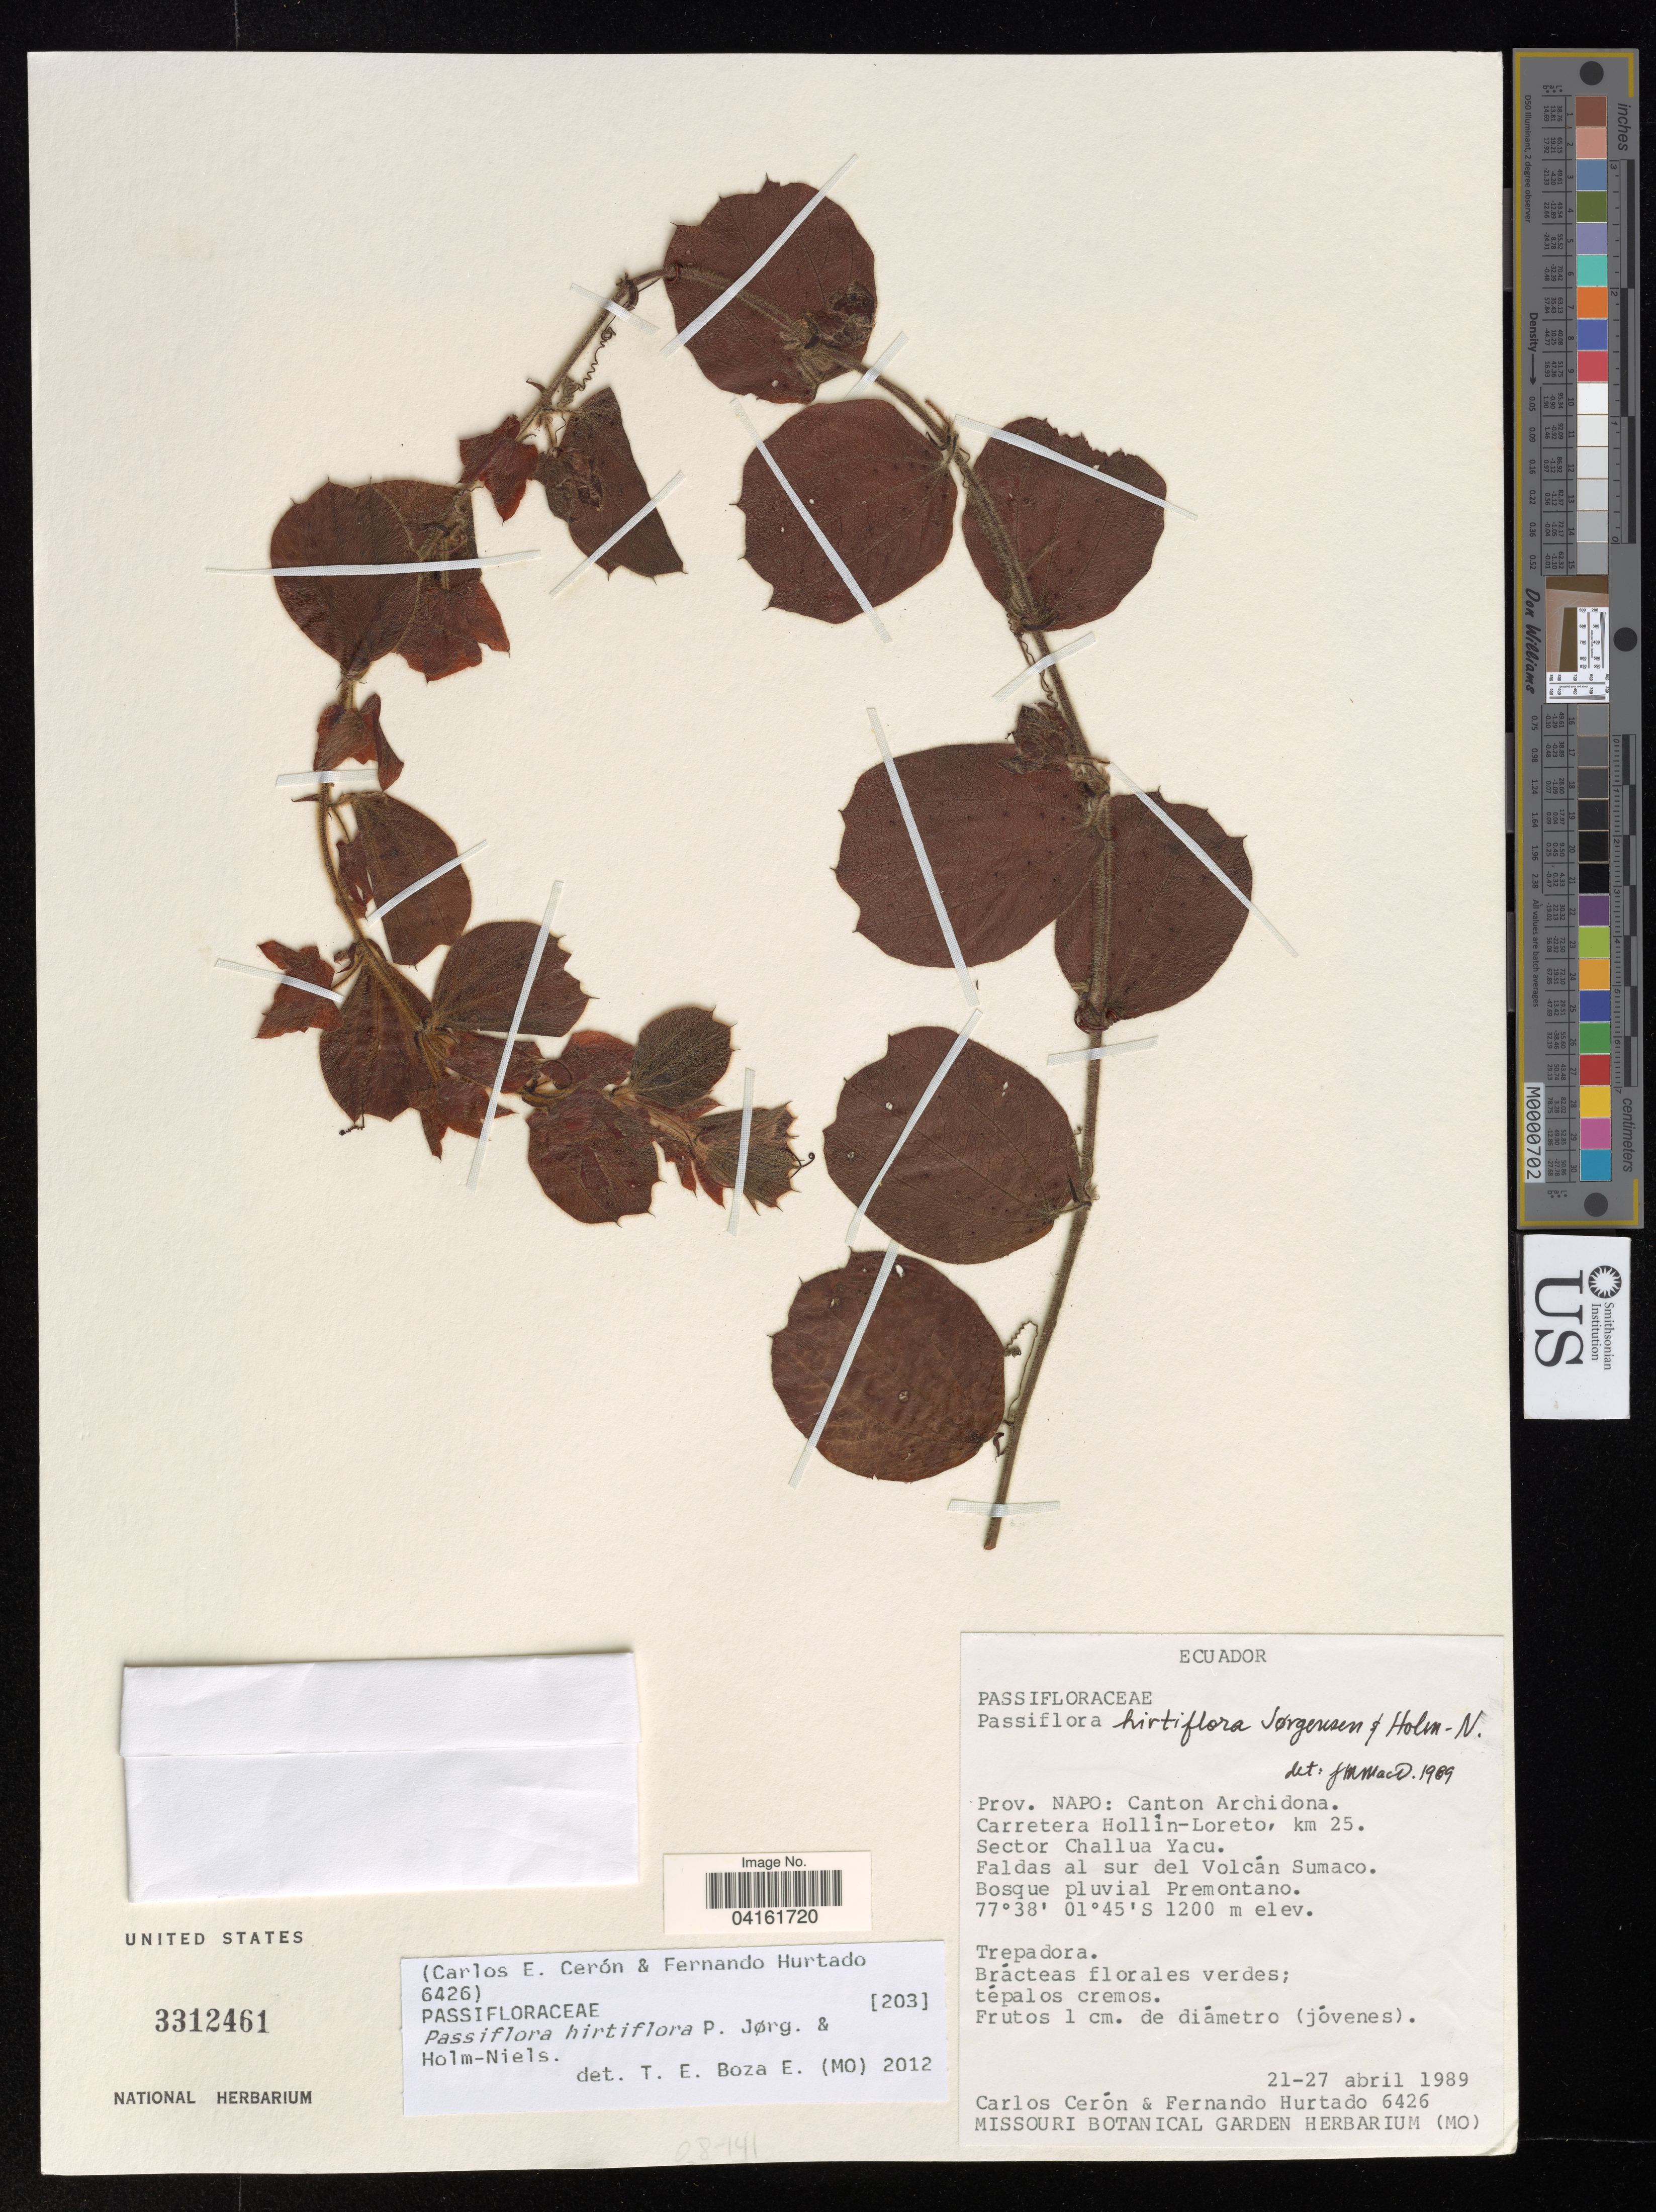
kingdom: Plantae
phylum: Tracheophyta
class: Magnoliopsida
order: Malpighiales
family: Passifloraceae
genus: Passiflora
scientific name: Passiflora hirtiflora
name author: P. Jørg. & Holm-Niels.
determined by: Boza E., T. E.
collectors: C. Cerón & F. Hurtado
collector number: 6426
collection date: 1989-04-21/1989-04-27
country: Ecuador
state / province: Napo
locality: Canton Archidona. Carretera Hollin-Loreto, km 25. Sector Challua Yacu. Faldas al sur del Volcán Sumaco.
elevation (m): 1200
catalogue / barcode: US 3312461